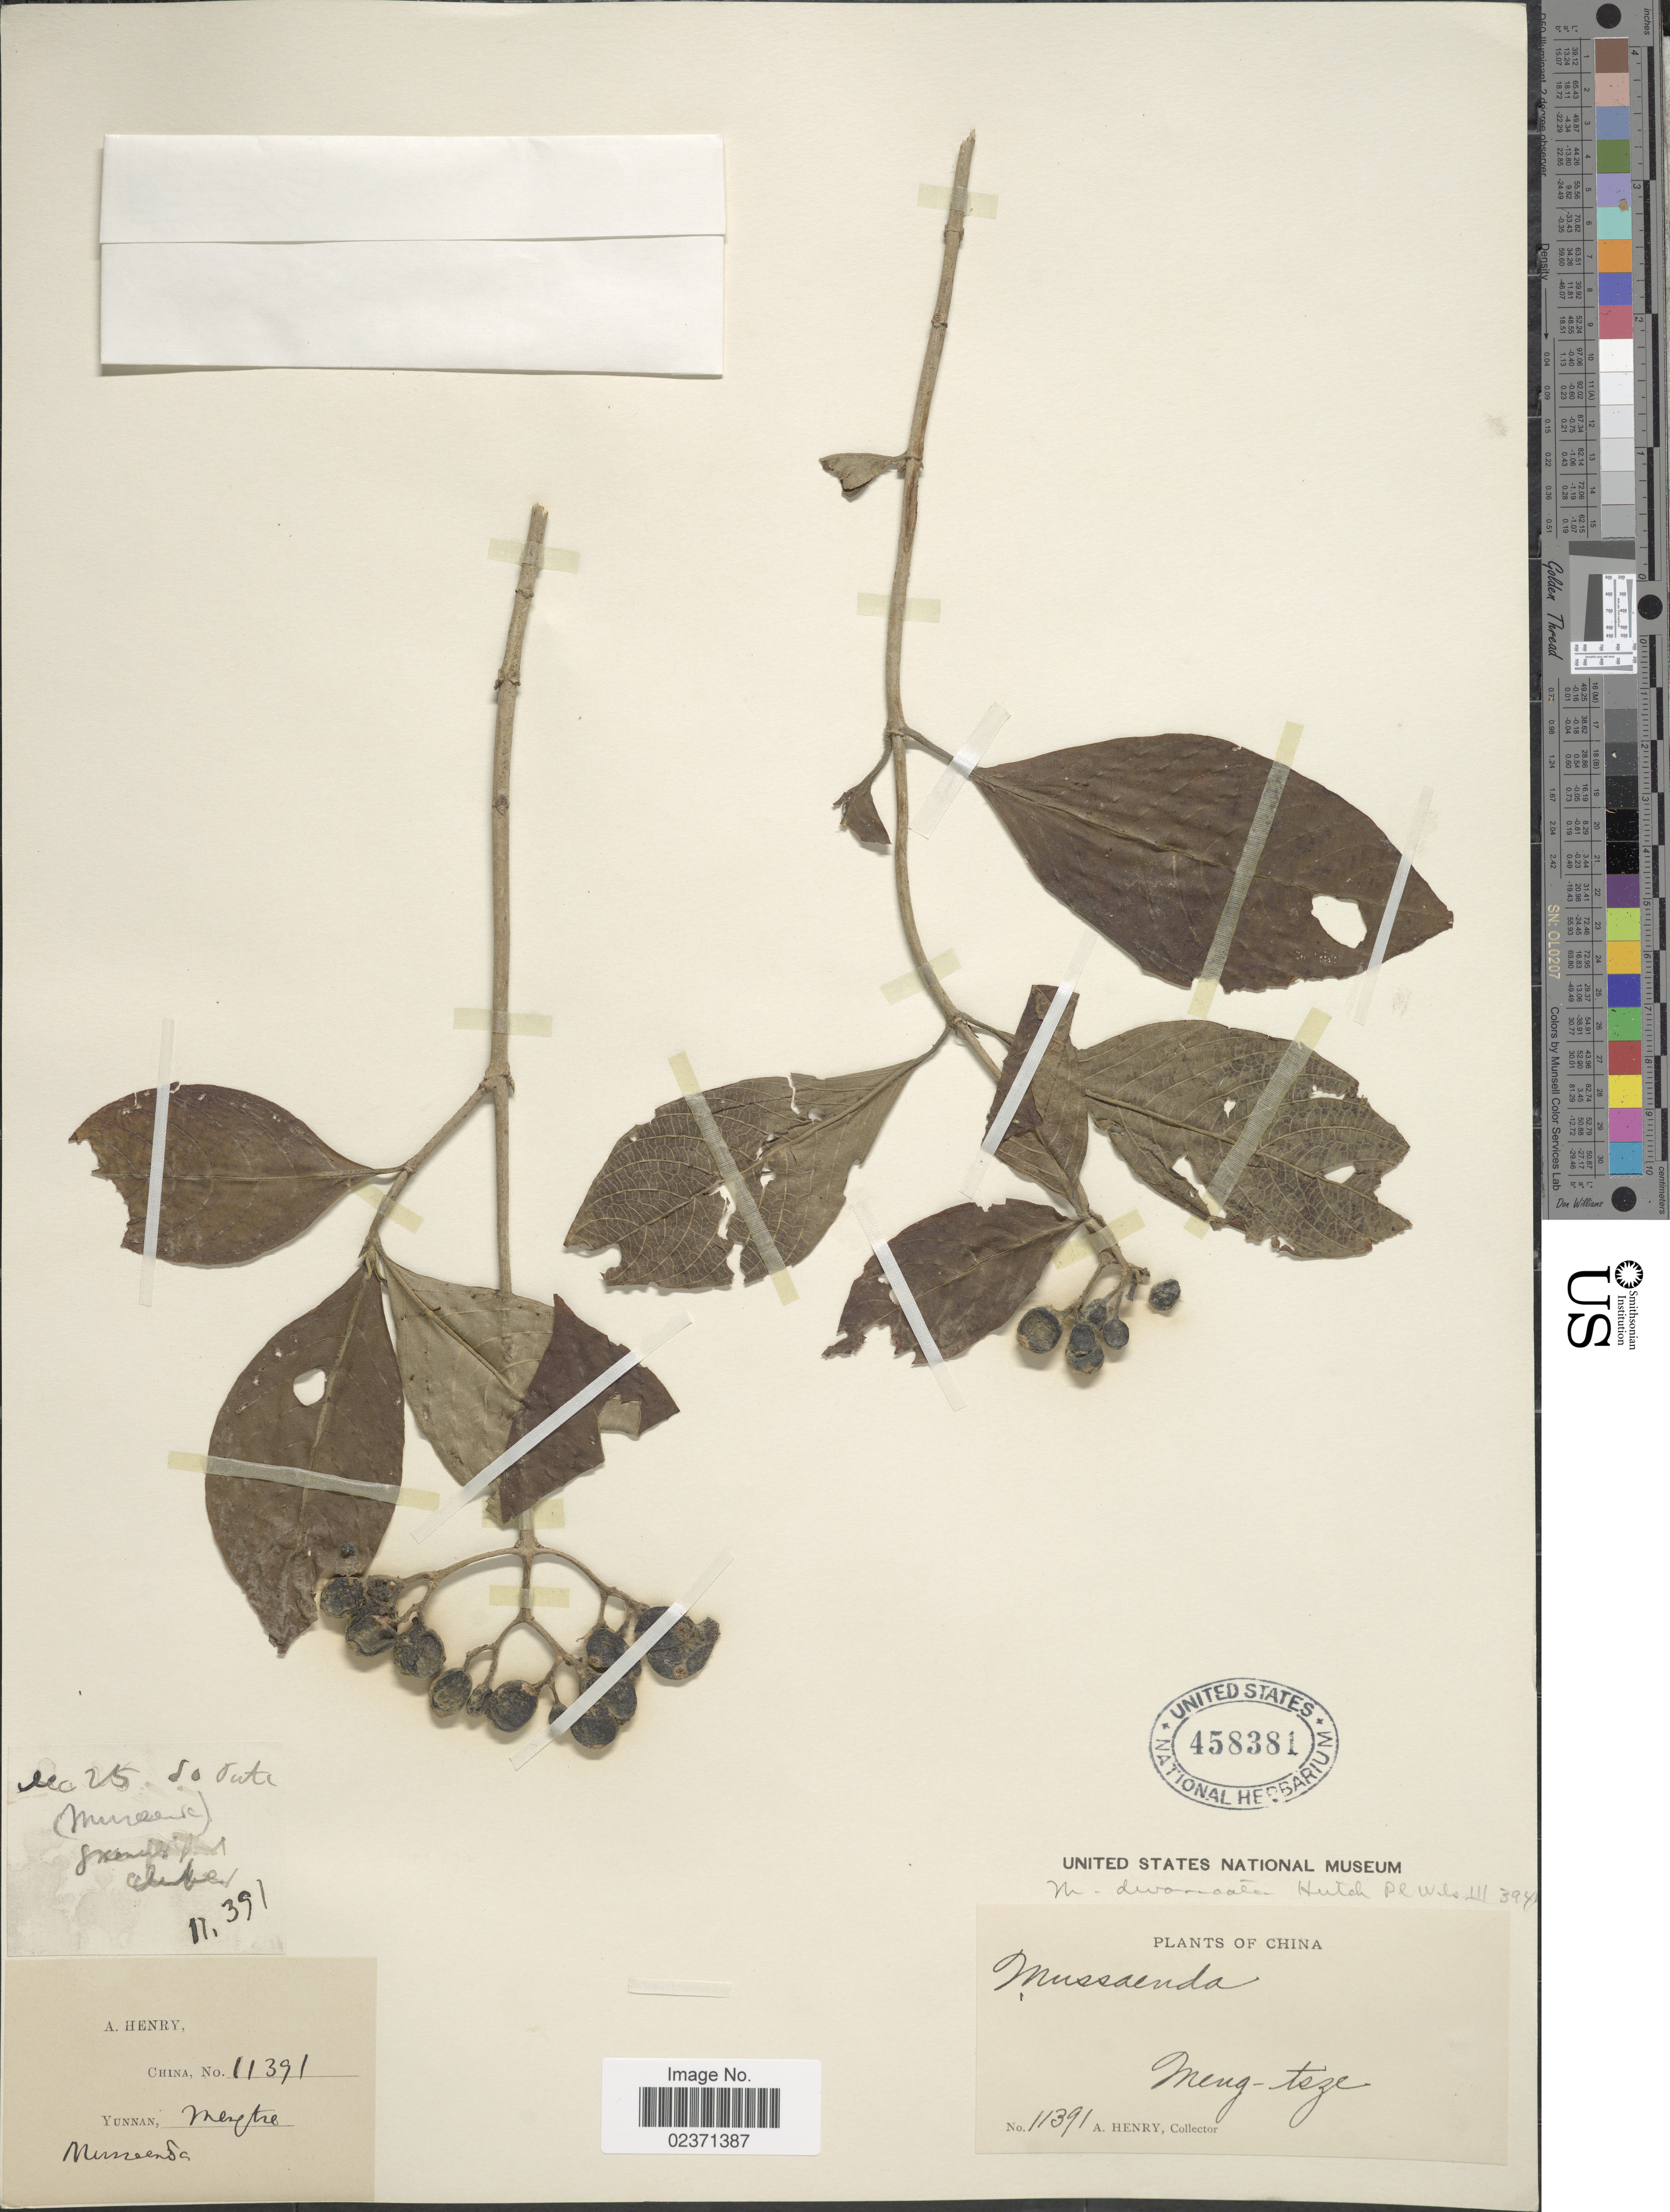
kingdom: Plantae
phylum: Tracheophyta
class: Magnoliopsida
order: Gentianales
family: Rubiaceae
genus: Mussaenda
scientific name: Mussaenda divaricata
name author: Hutch. in Sarg.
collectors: A. Henry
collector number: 11391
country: China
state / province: Yunnan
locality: Meng-tsze. Szemao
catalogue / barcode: US 458381